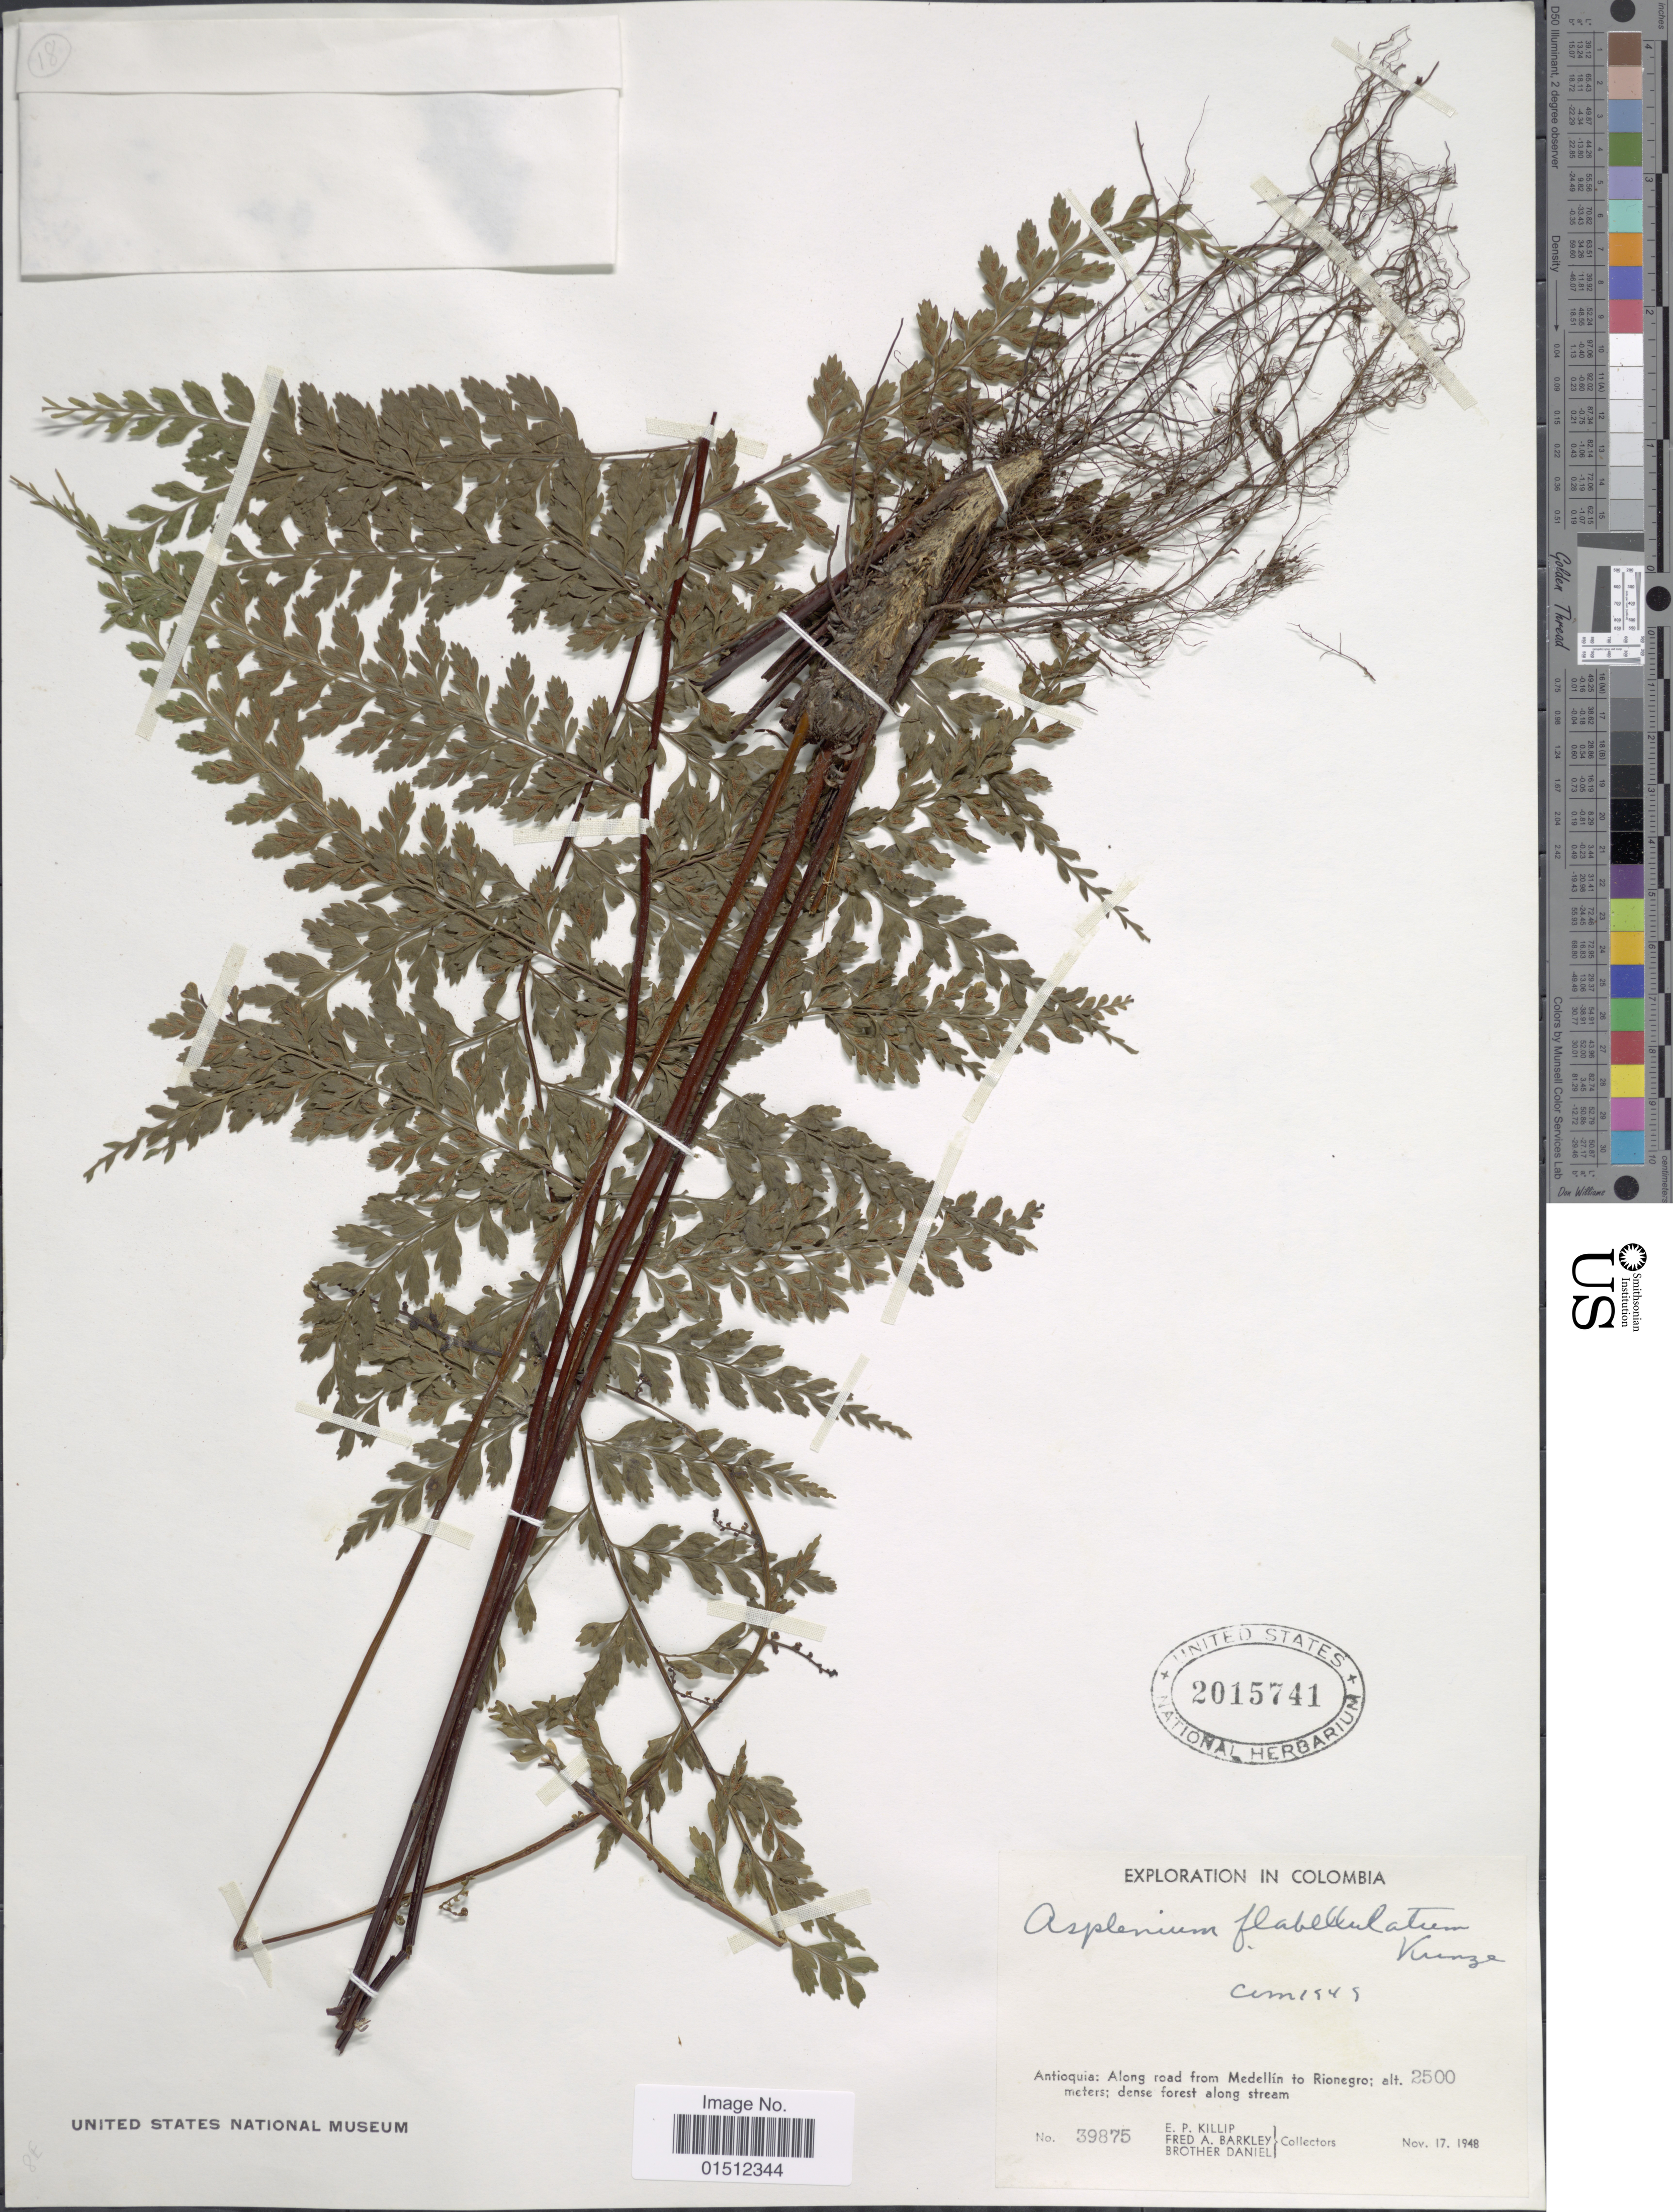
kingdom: Plantae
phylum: Tracheophyta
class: Polypodiopsida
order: Polypodiales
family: Aspleniaceae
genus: Asplenium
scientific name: Asplenium radicans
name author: L.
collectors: E. P. Killip, F. A. Barkley & Bro. Daniel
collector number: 39875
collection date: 1948-11-17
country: Colombia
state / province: Antioquia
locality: Colombia, Antioquia: Along road from Medelin to Rionegro, dense forest along stream.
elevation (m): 2500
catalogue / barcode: US 2015741